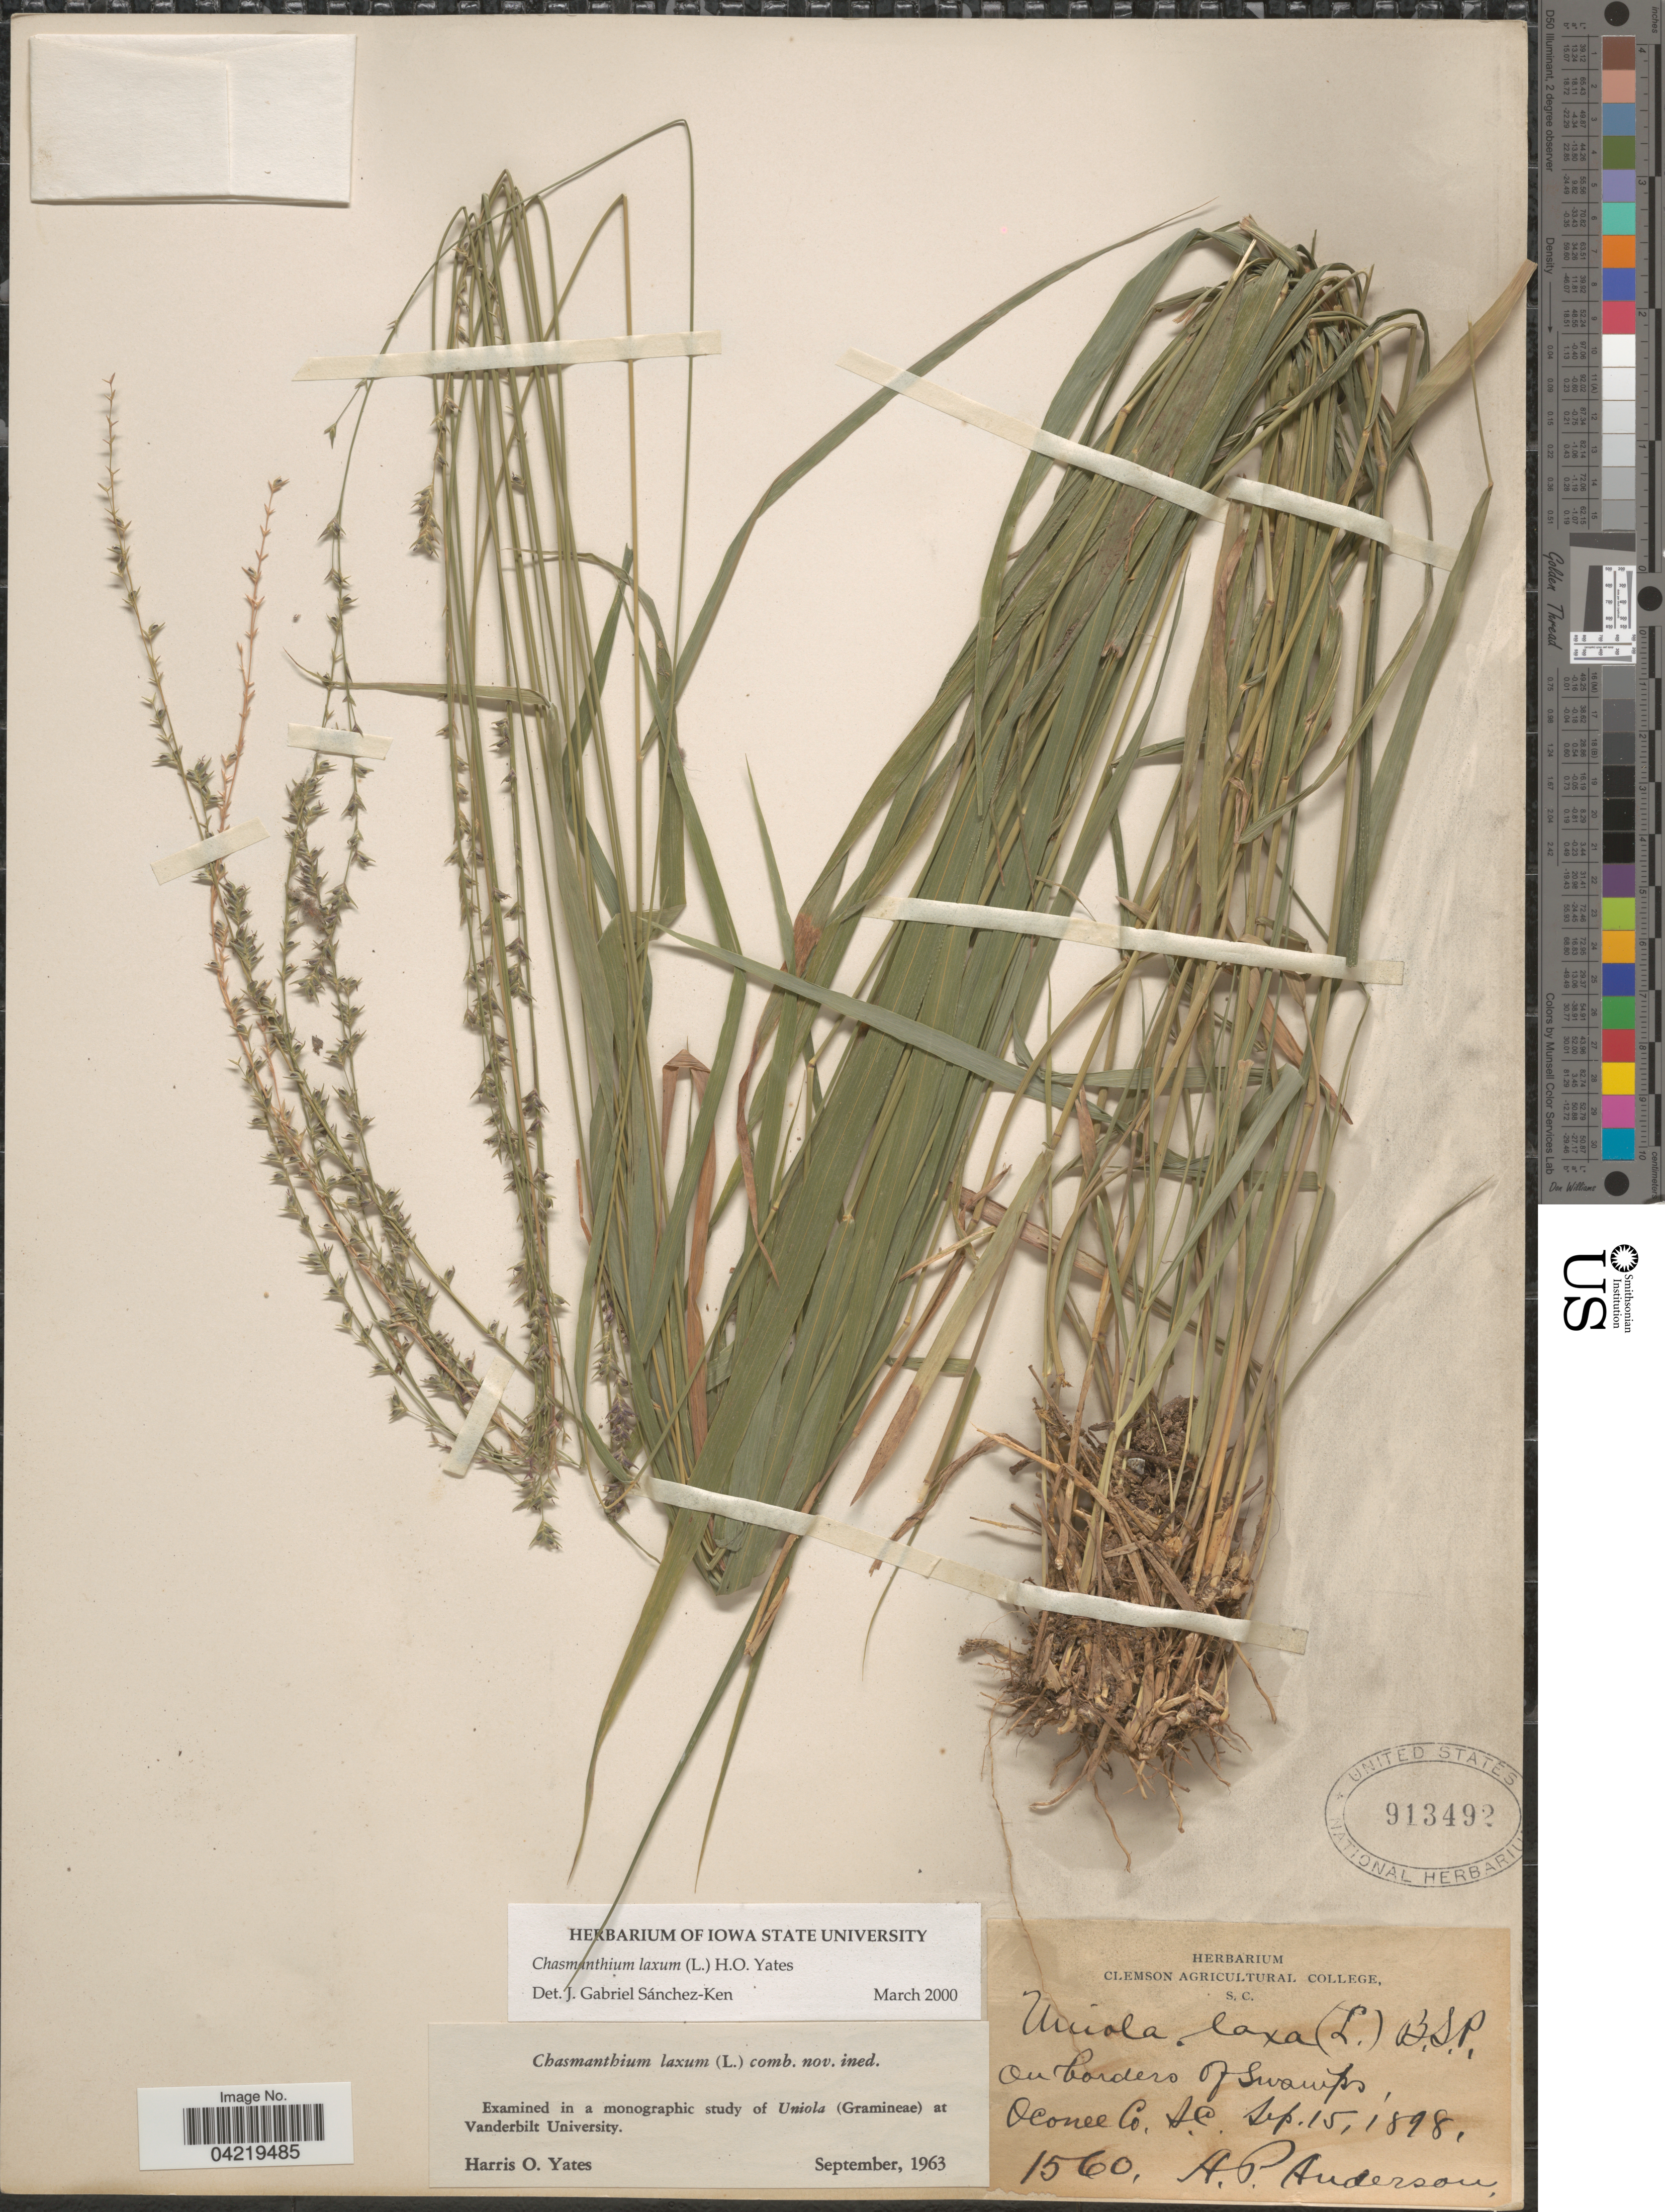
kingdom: Plantae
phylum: Tracheophyta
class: Liliopsida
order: Poales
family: Poaceae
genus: Chasmanthium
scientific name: Chasmanthium laxum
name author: (L.) H.O. Yates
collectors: A. P. Anderson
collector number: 1560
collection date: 1898-09-15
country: United States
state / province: South Carolina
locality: On borders of swamps, Oconee Co.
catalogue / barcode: US 913492